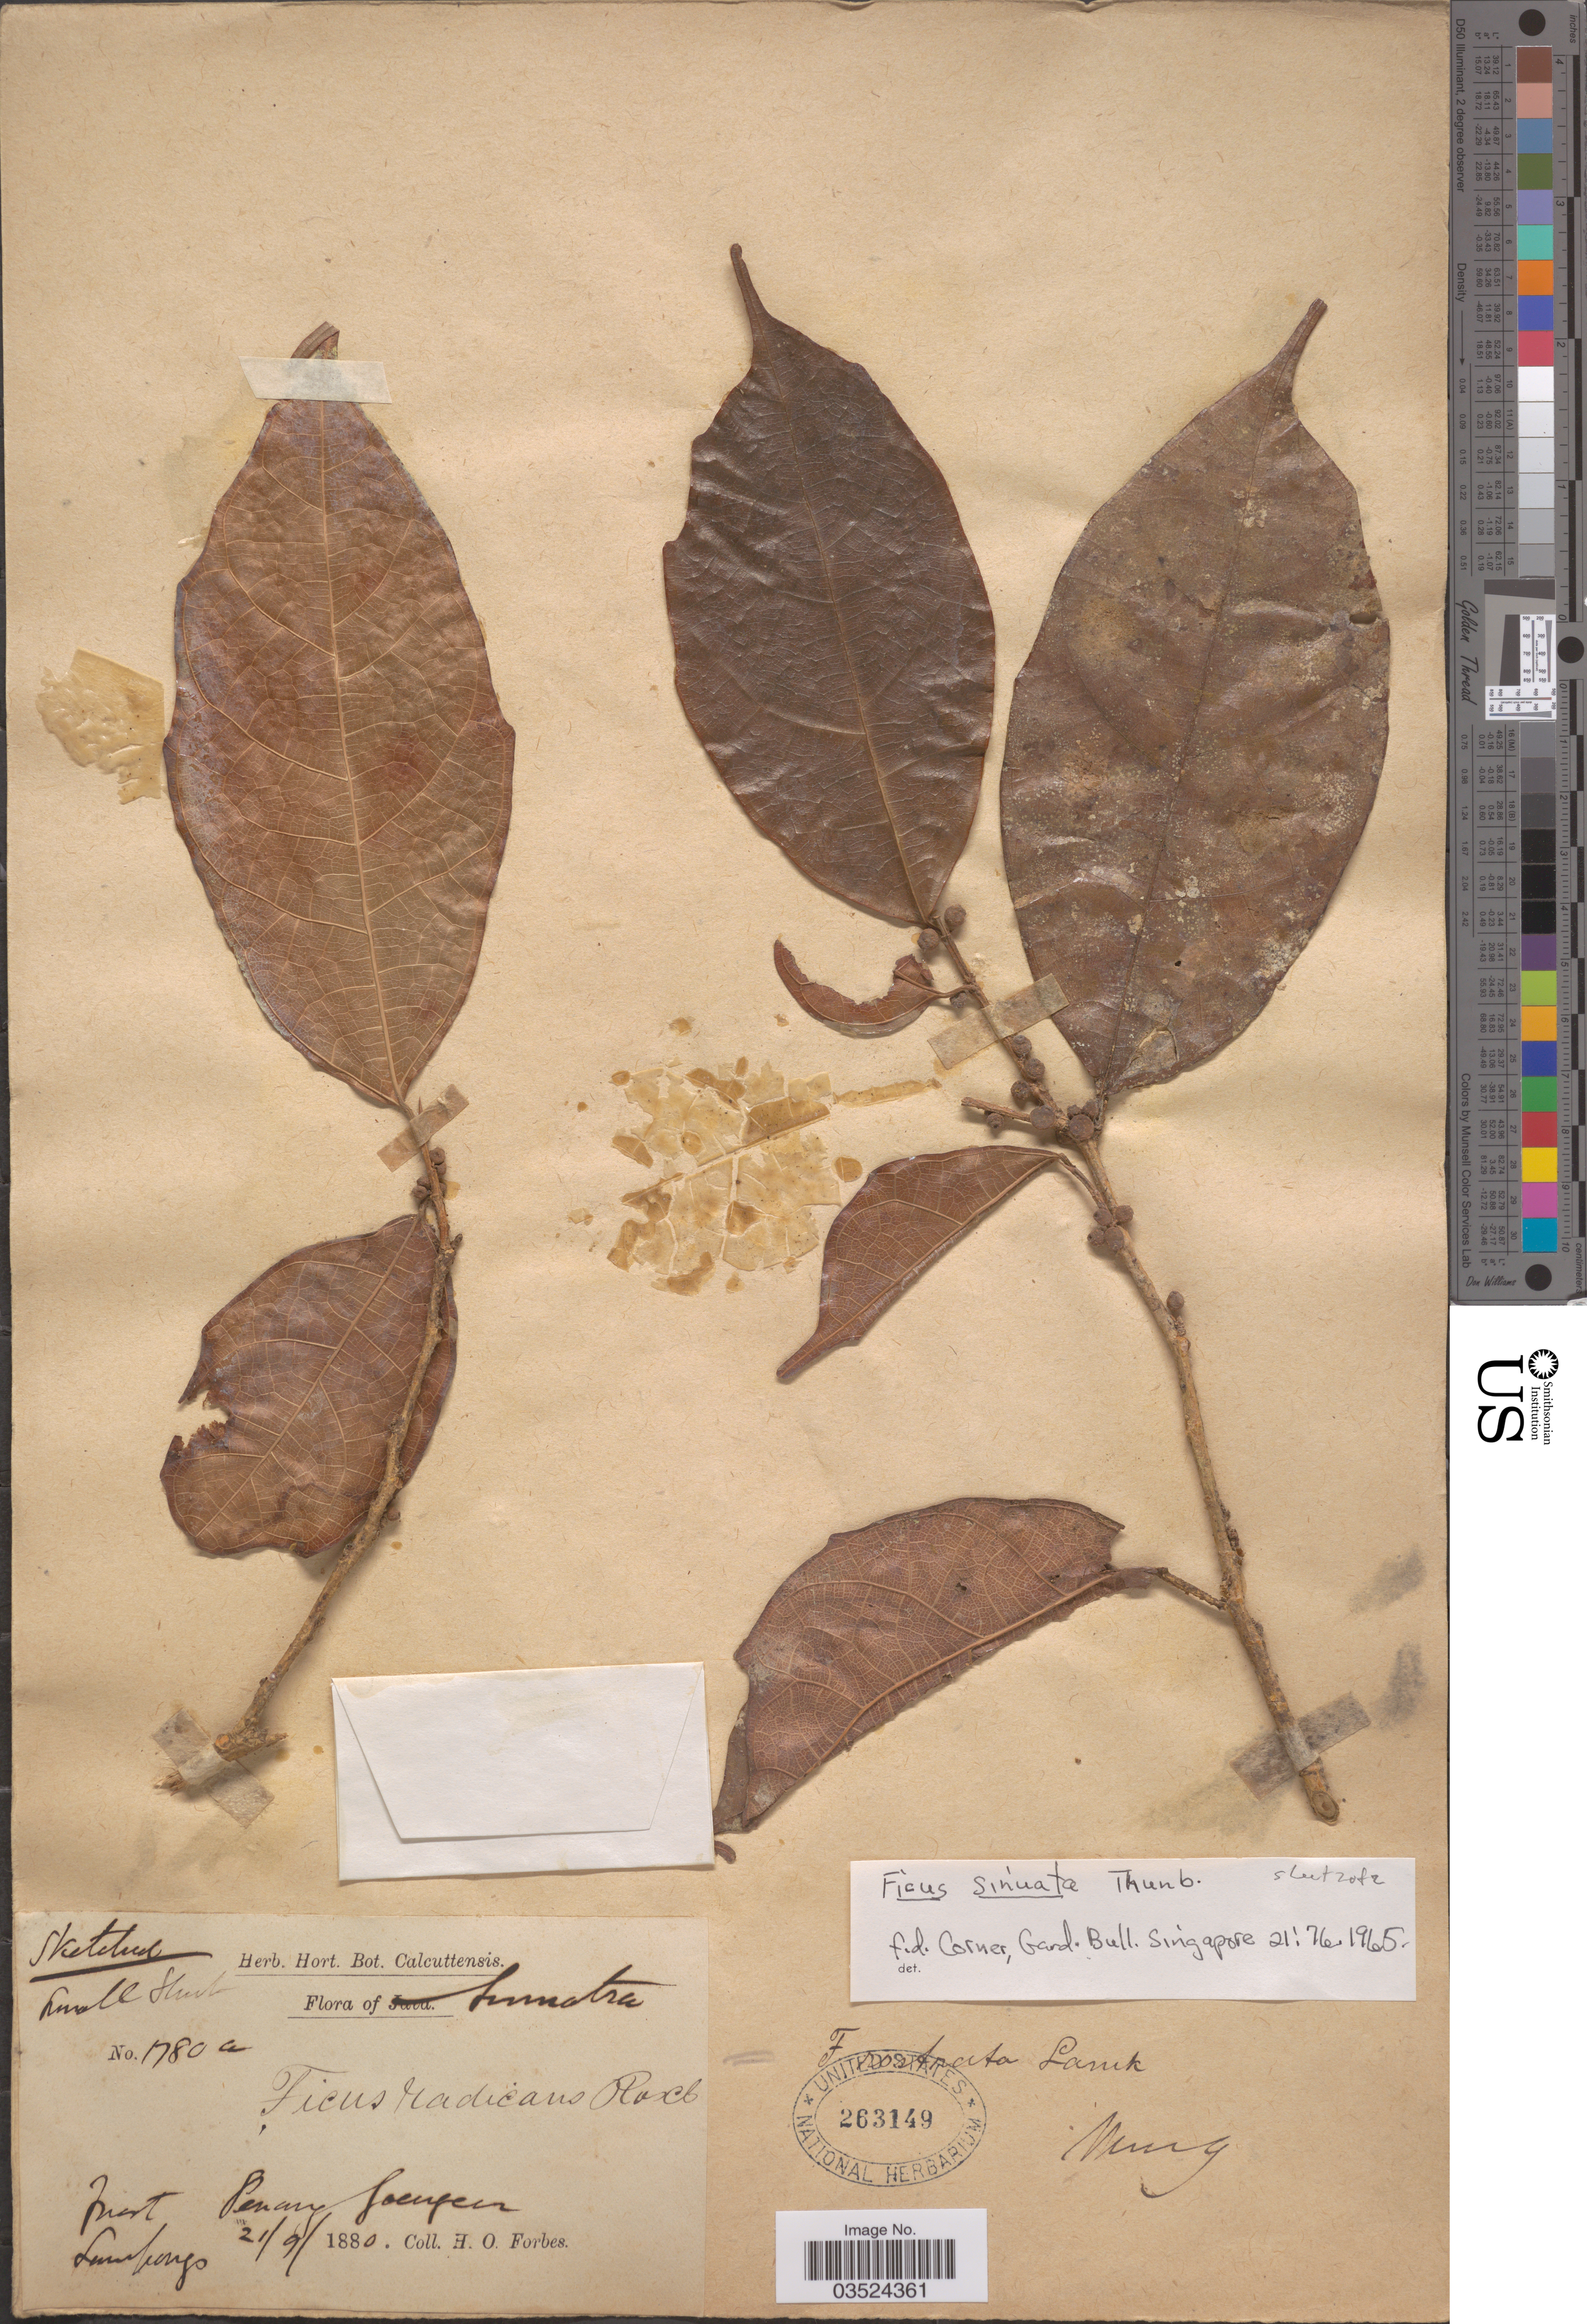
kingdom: Plantae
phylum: Tracheophyta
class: Magnoliopsida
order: Rosales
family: Moraceae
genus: Ficus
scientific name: Ficus sinuata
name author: Thunb.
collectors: H. O. Forbes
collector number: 1780a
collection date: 1880-09-21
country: Indonesia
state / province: Sumatra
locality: Forest Penang Joengen Lunfayo.*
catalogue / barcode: US 263149